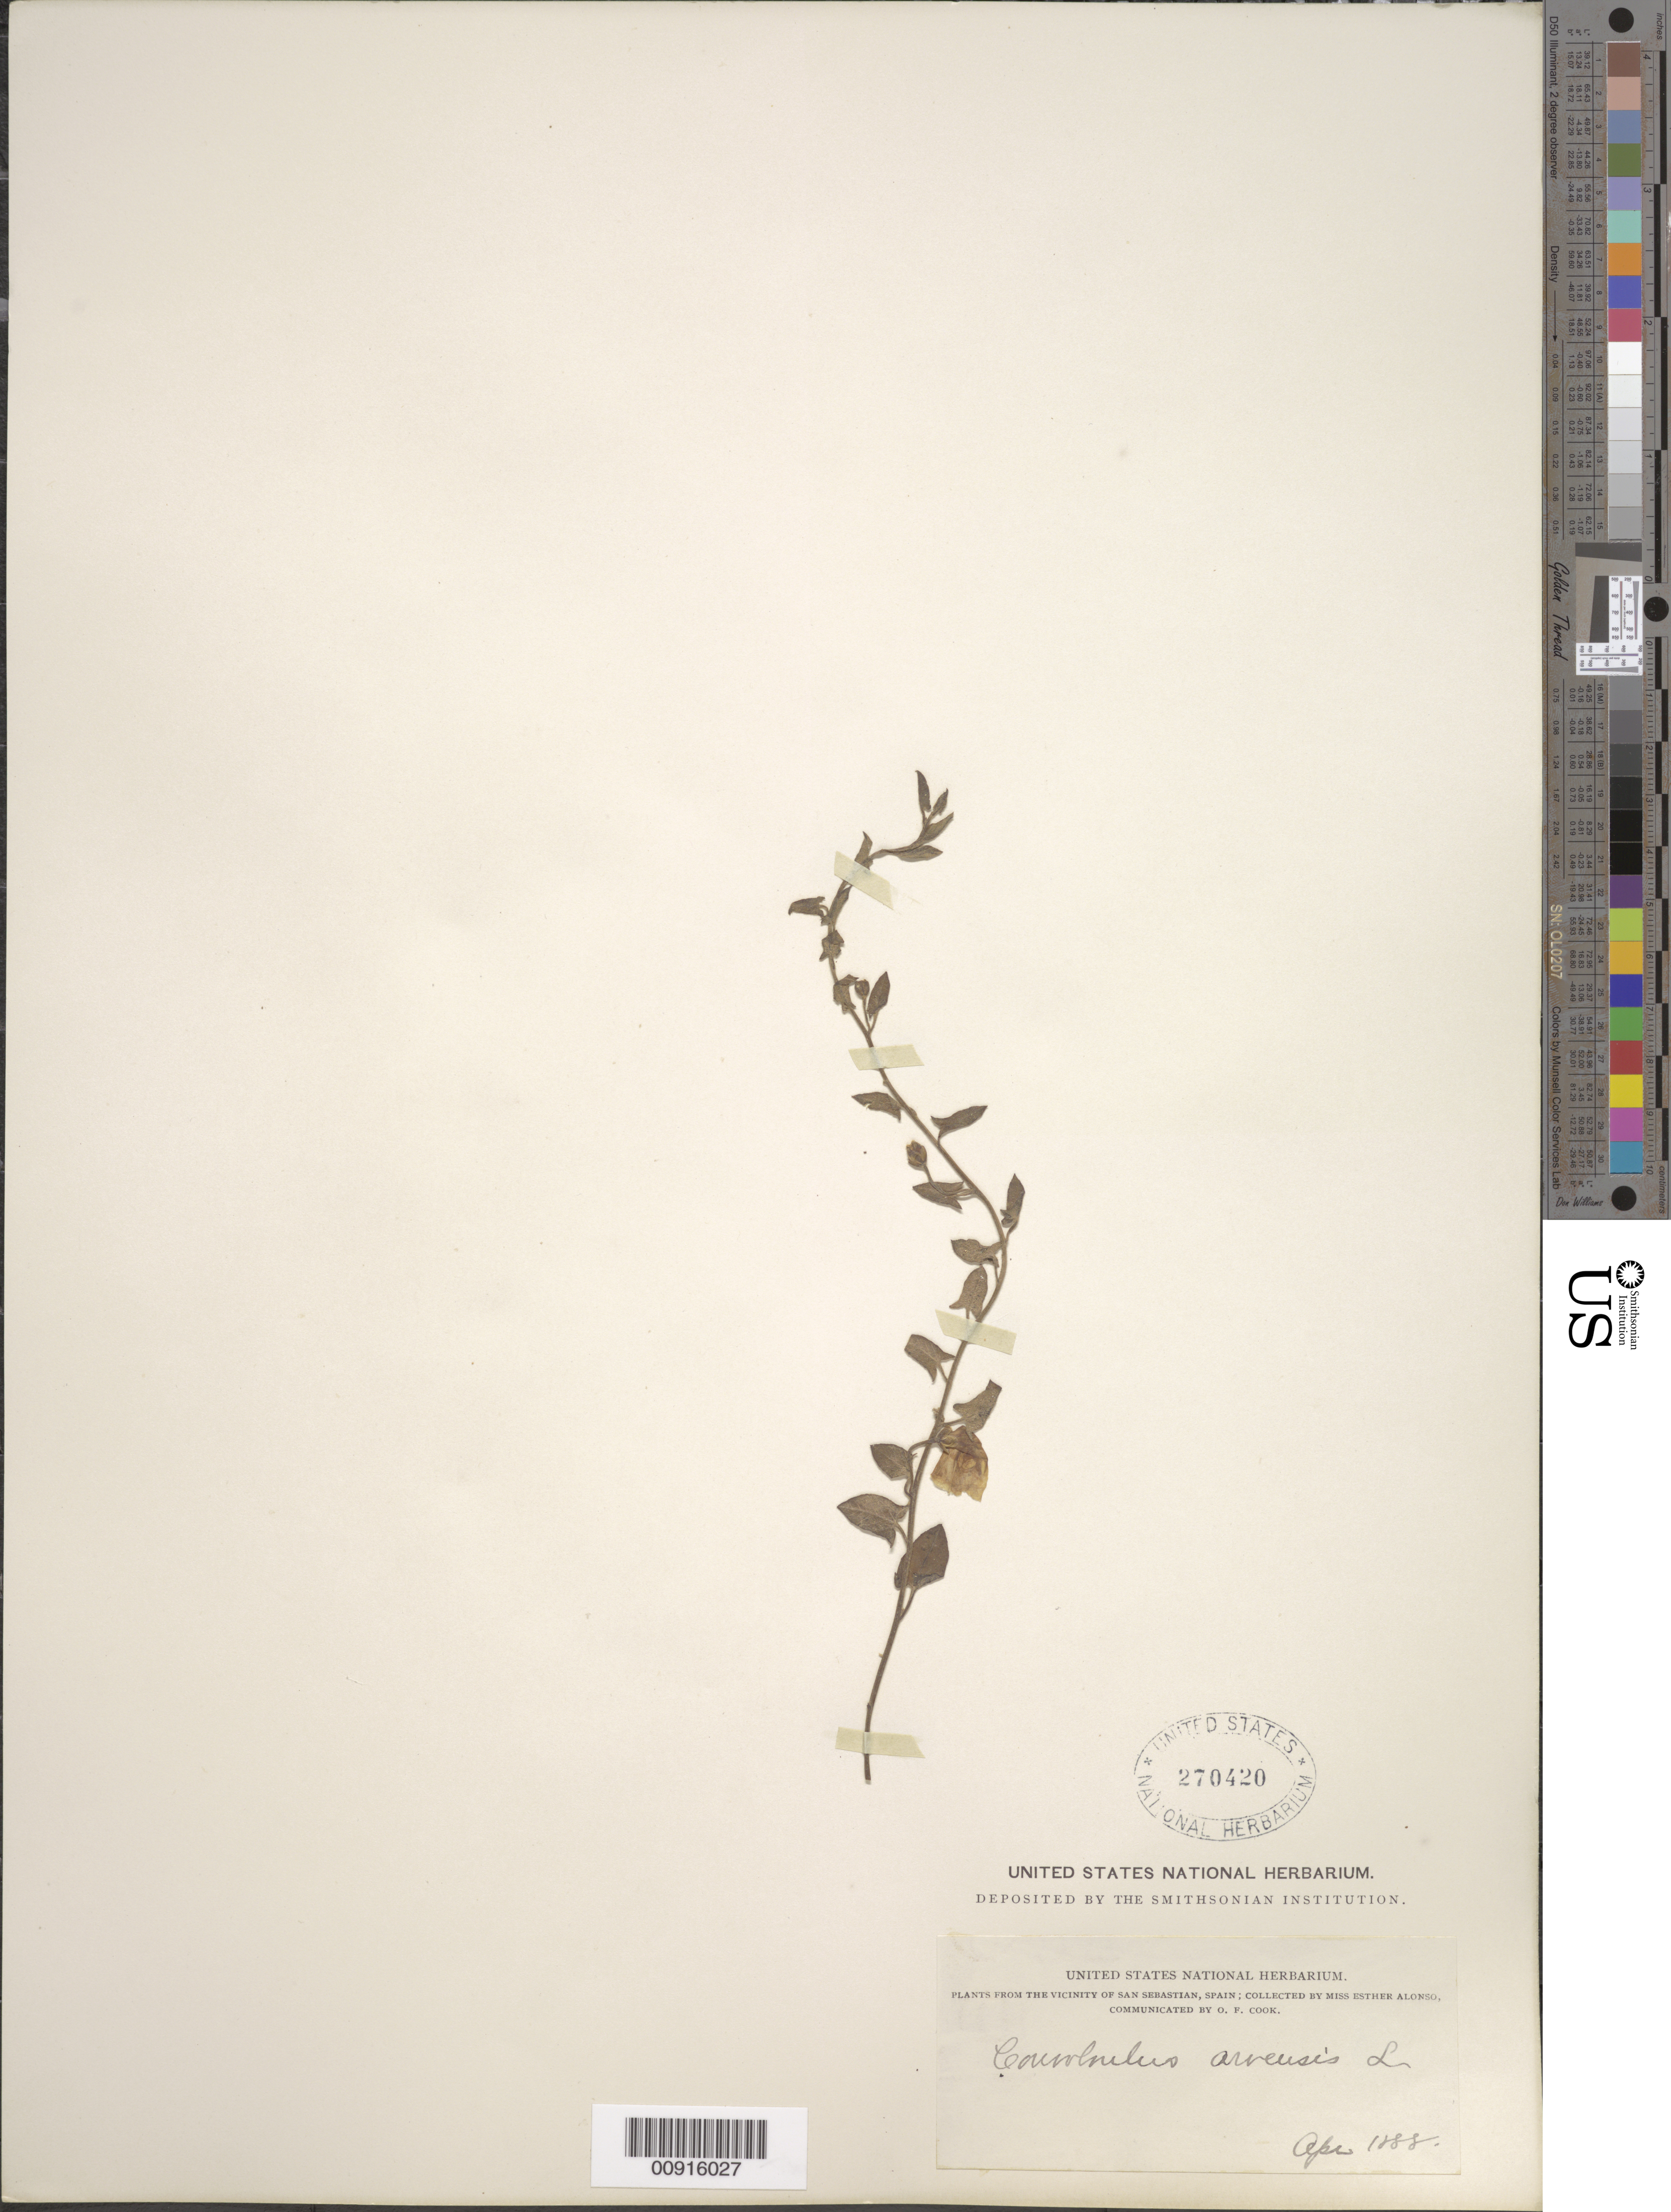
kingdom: Plantae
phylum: Tracheophyta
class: Magnoliopsida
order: Solanales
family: Convolvulaceae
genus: Convolvulus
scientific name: Convolvulus arvensis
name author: L.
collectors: E. Alonso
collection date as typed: Apr 1888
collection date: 1888-04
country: Spain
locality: Vicinity of San Sebastian.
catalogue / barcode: US 270420